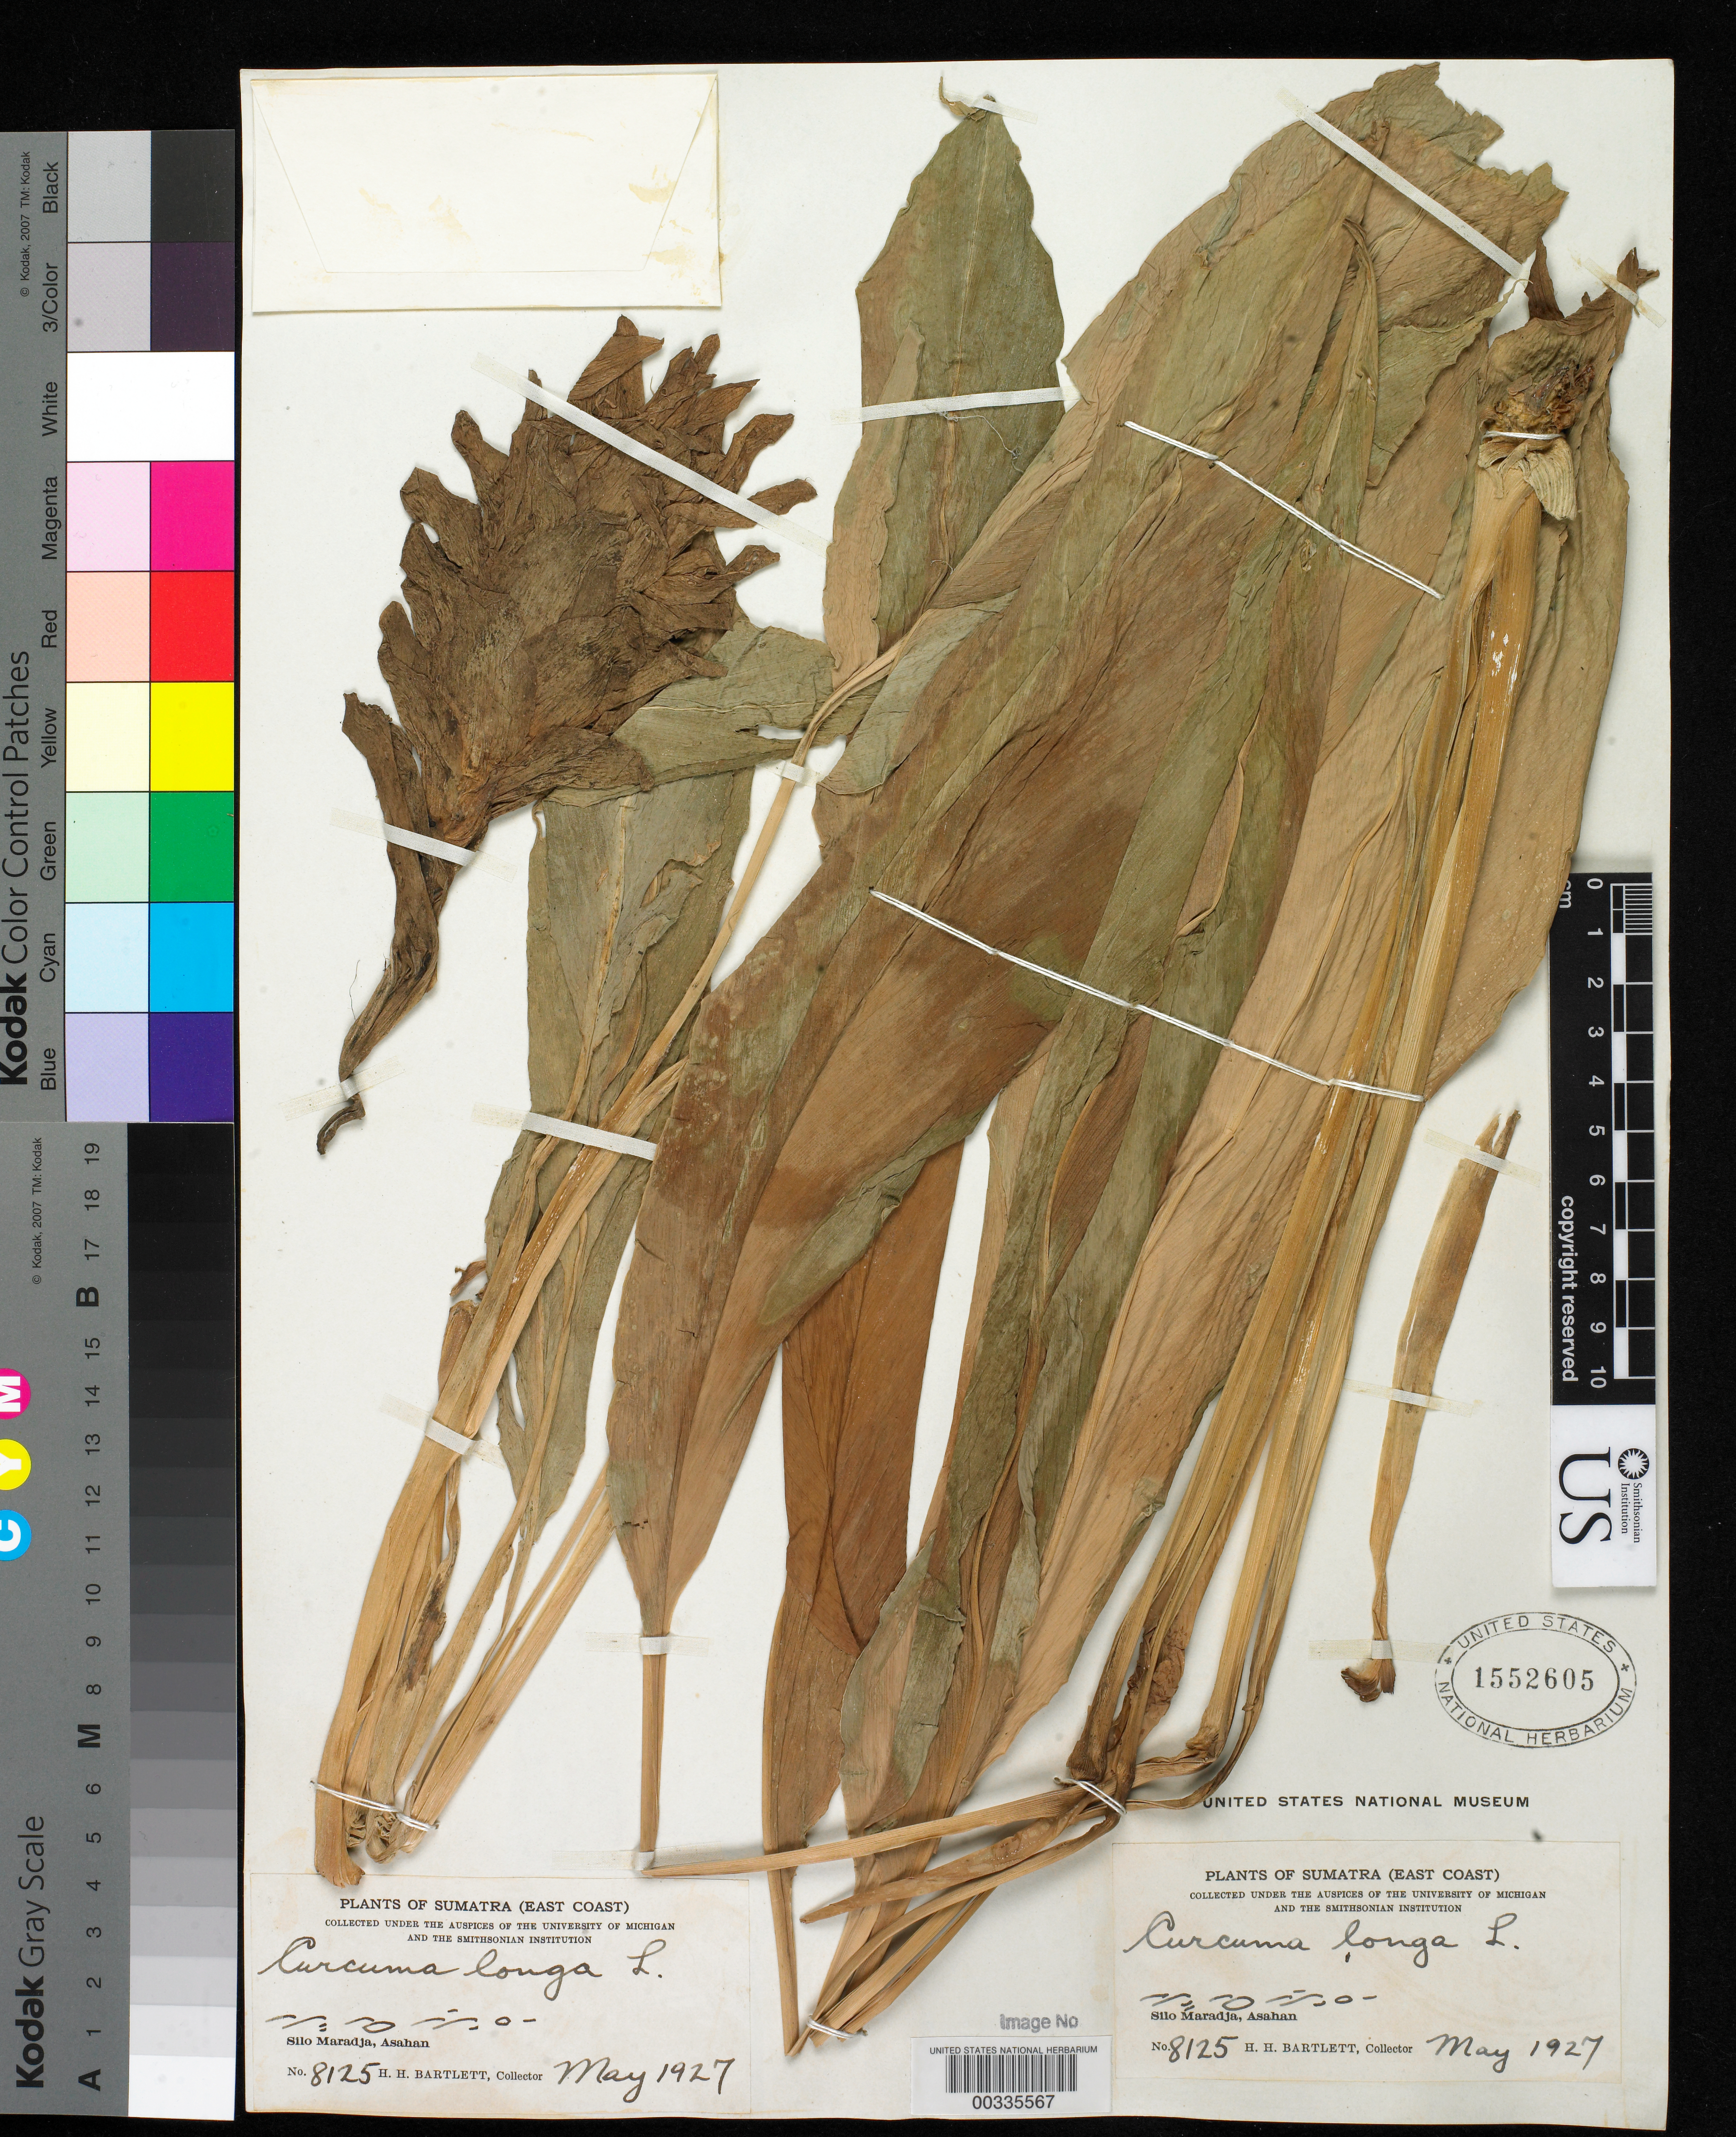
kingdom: Plantae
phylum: Tracheophyta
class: Liliopsida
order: Zingiberales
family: Zingiberaceae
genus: Curcuma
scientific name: Curcuma longa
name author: L.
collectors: H. H. Bartlett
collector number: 8125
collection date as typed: May 1927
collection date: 1927-05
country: Indonesia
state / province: Sumatra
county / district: Sumatera Utara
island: Sumatra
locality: Silo Maradja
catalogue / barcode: US 1552605